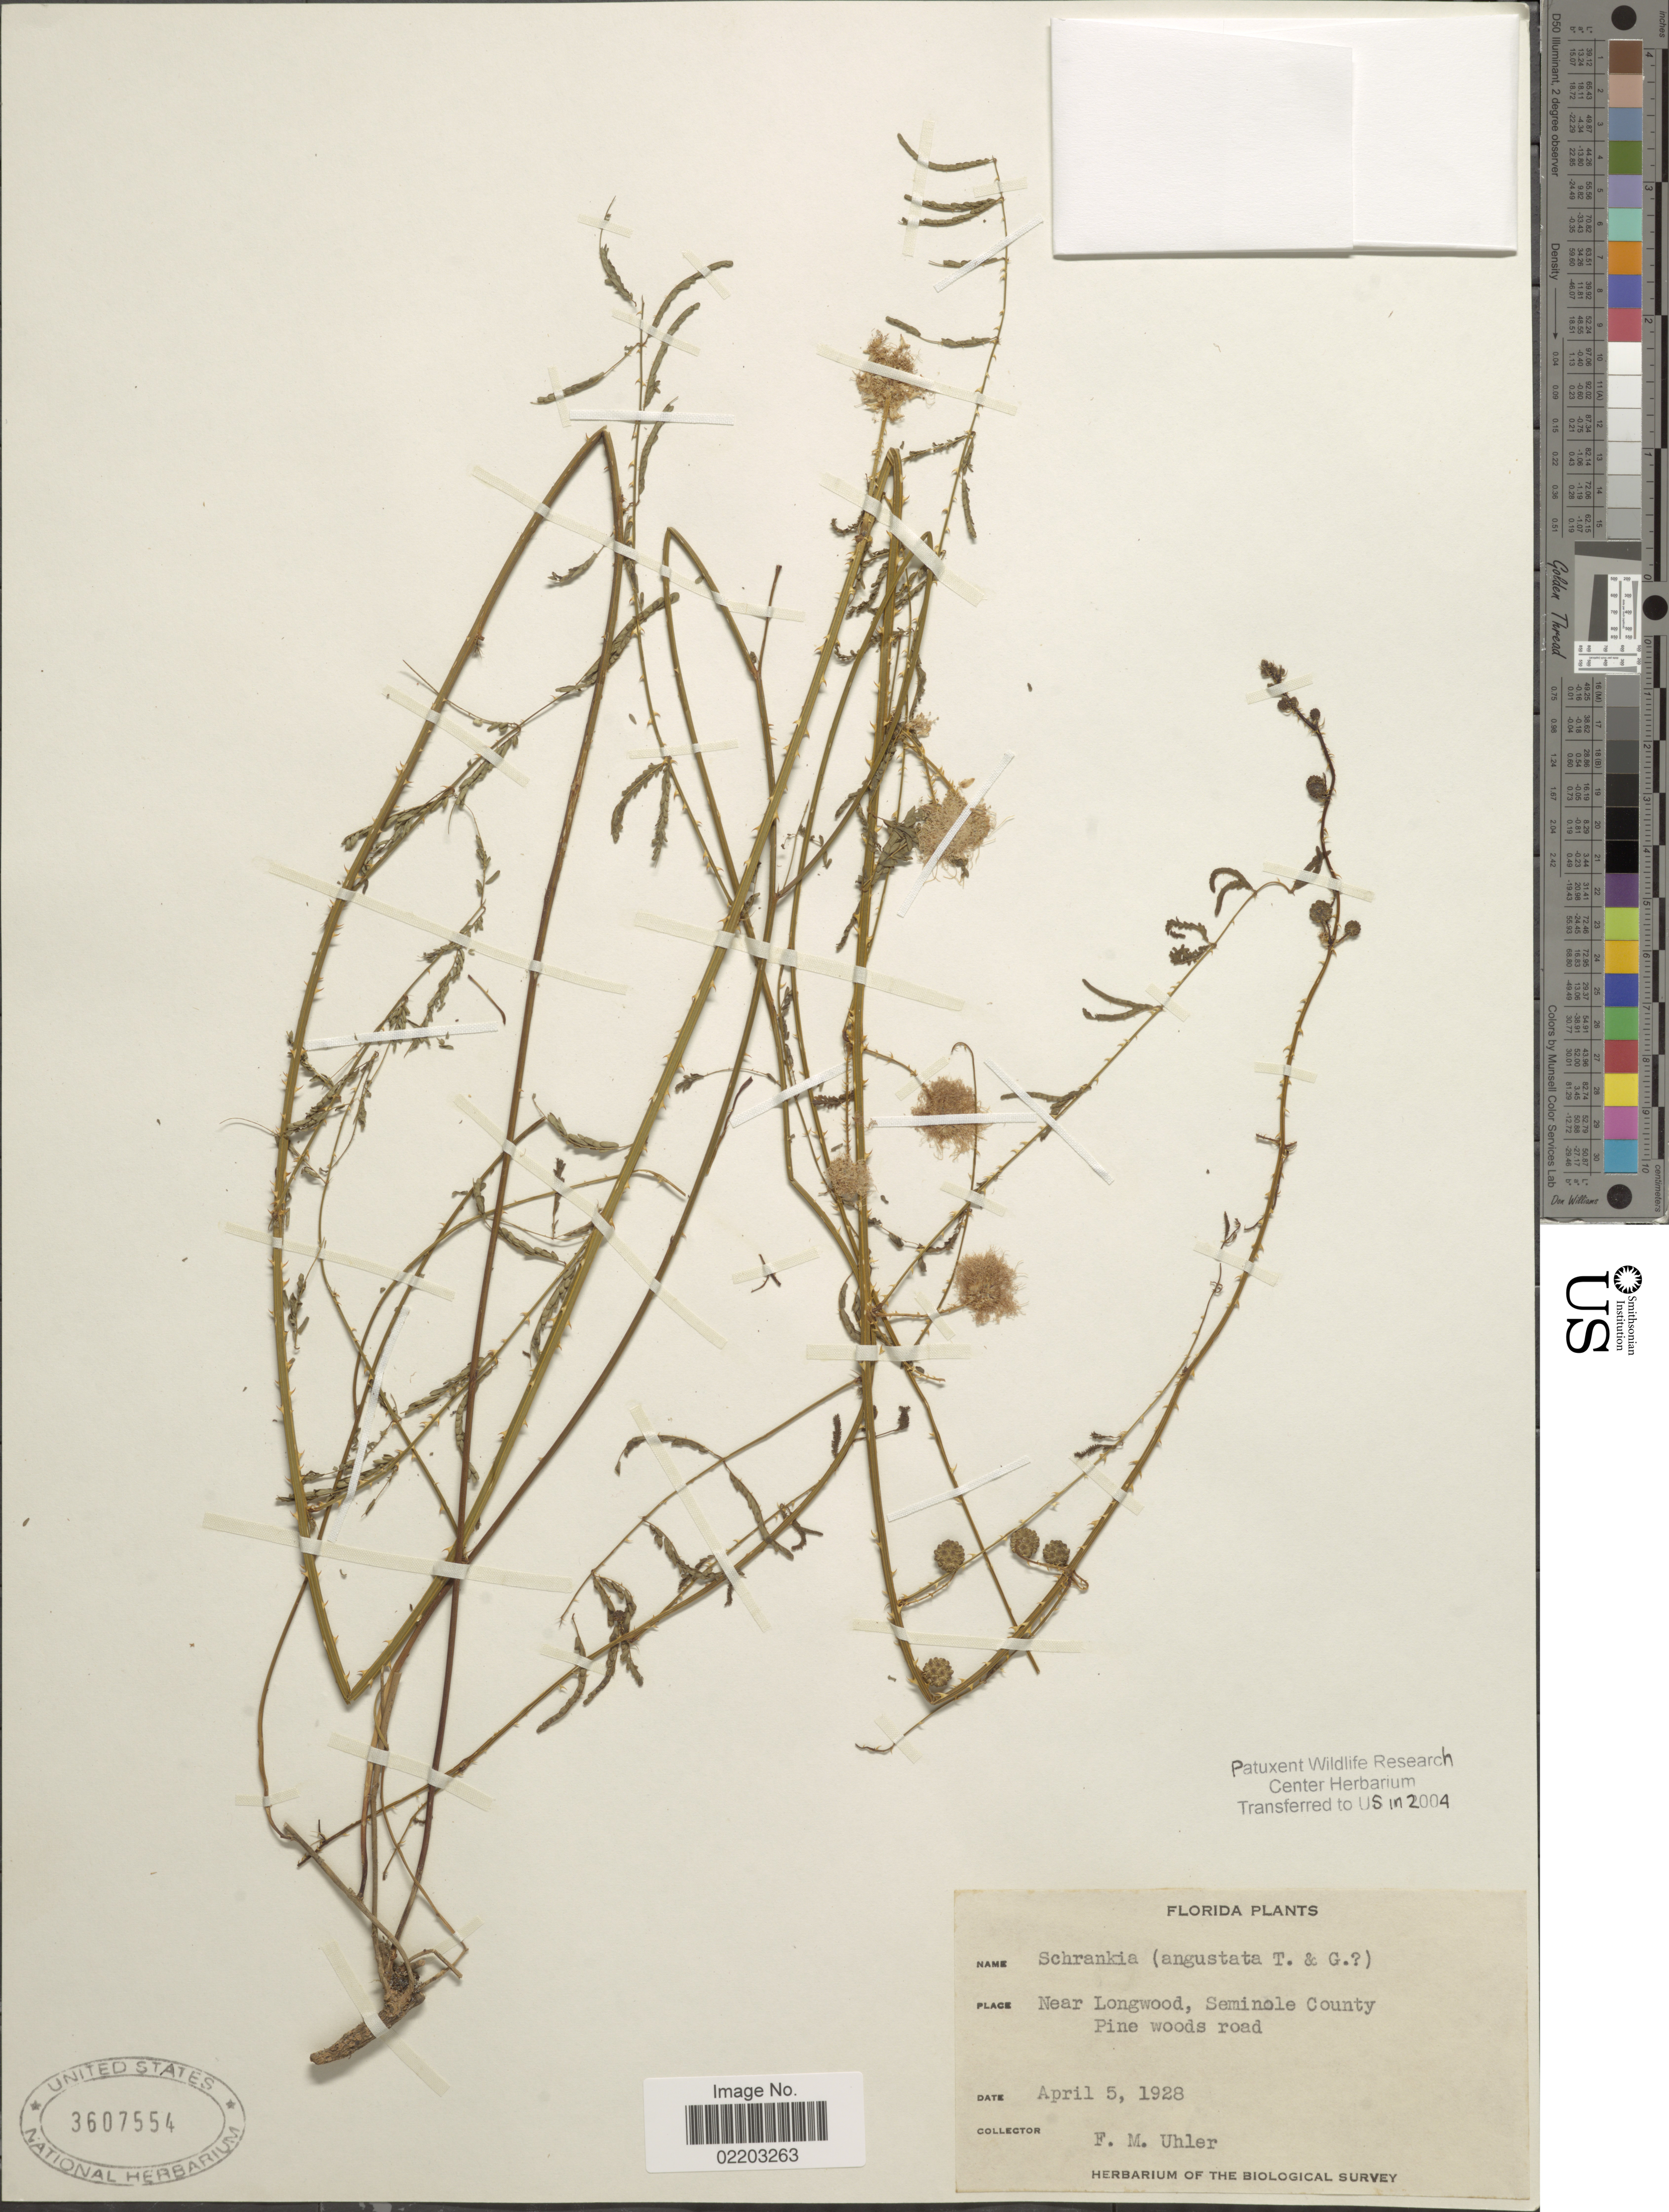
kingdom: Plantae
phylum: Tracheophyta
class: Magnoliopsida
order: Fabales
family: Fabaceae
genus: Mimosa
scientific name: Mimosa microphylla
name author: Dryand.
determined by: Strong, M. T., (US), Smithsonian Institution - National Museum of Natural History (UNITED STATES)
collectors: F. M. Uhler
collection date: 1928-04-05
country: United States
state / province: Florida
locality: Near LOngwood, Seminole County, Pine woods road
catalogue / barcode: US 3607554